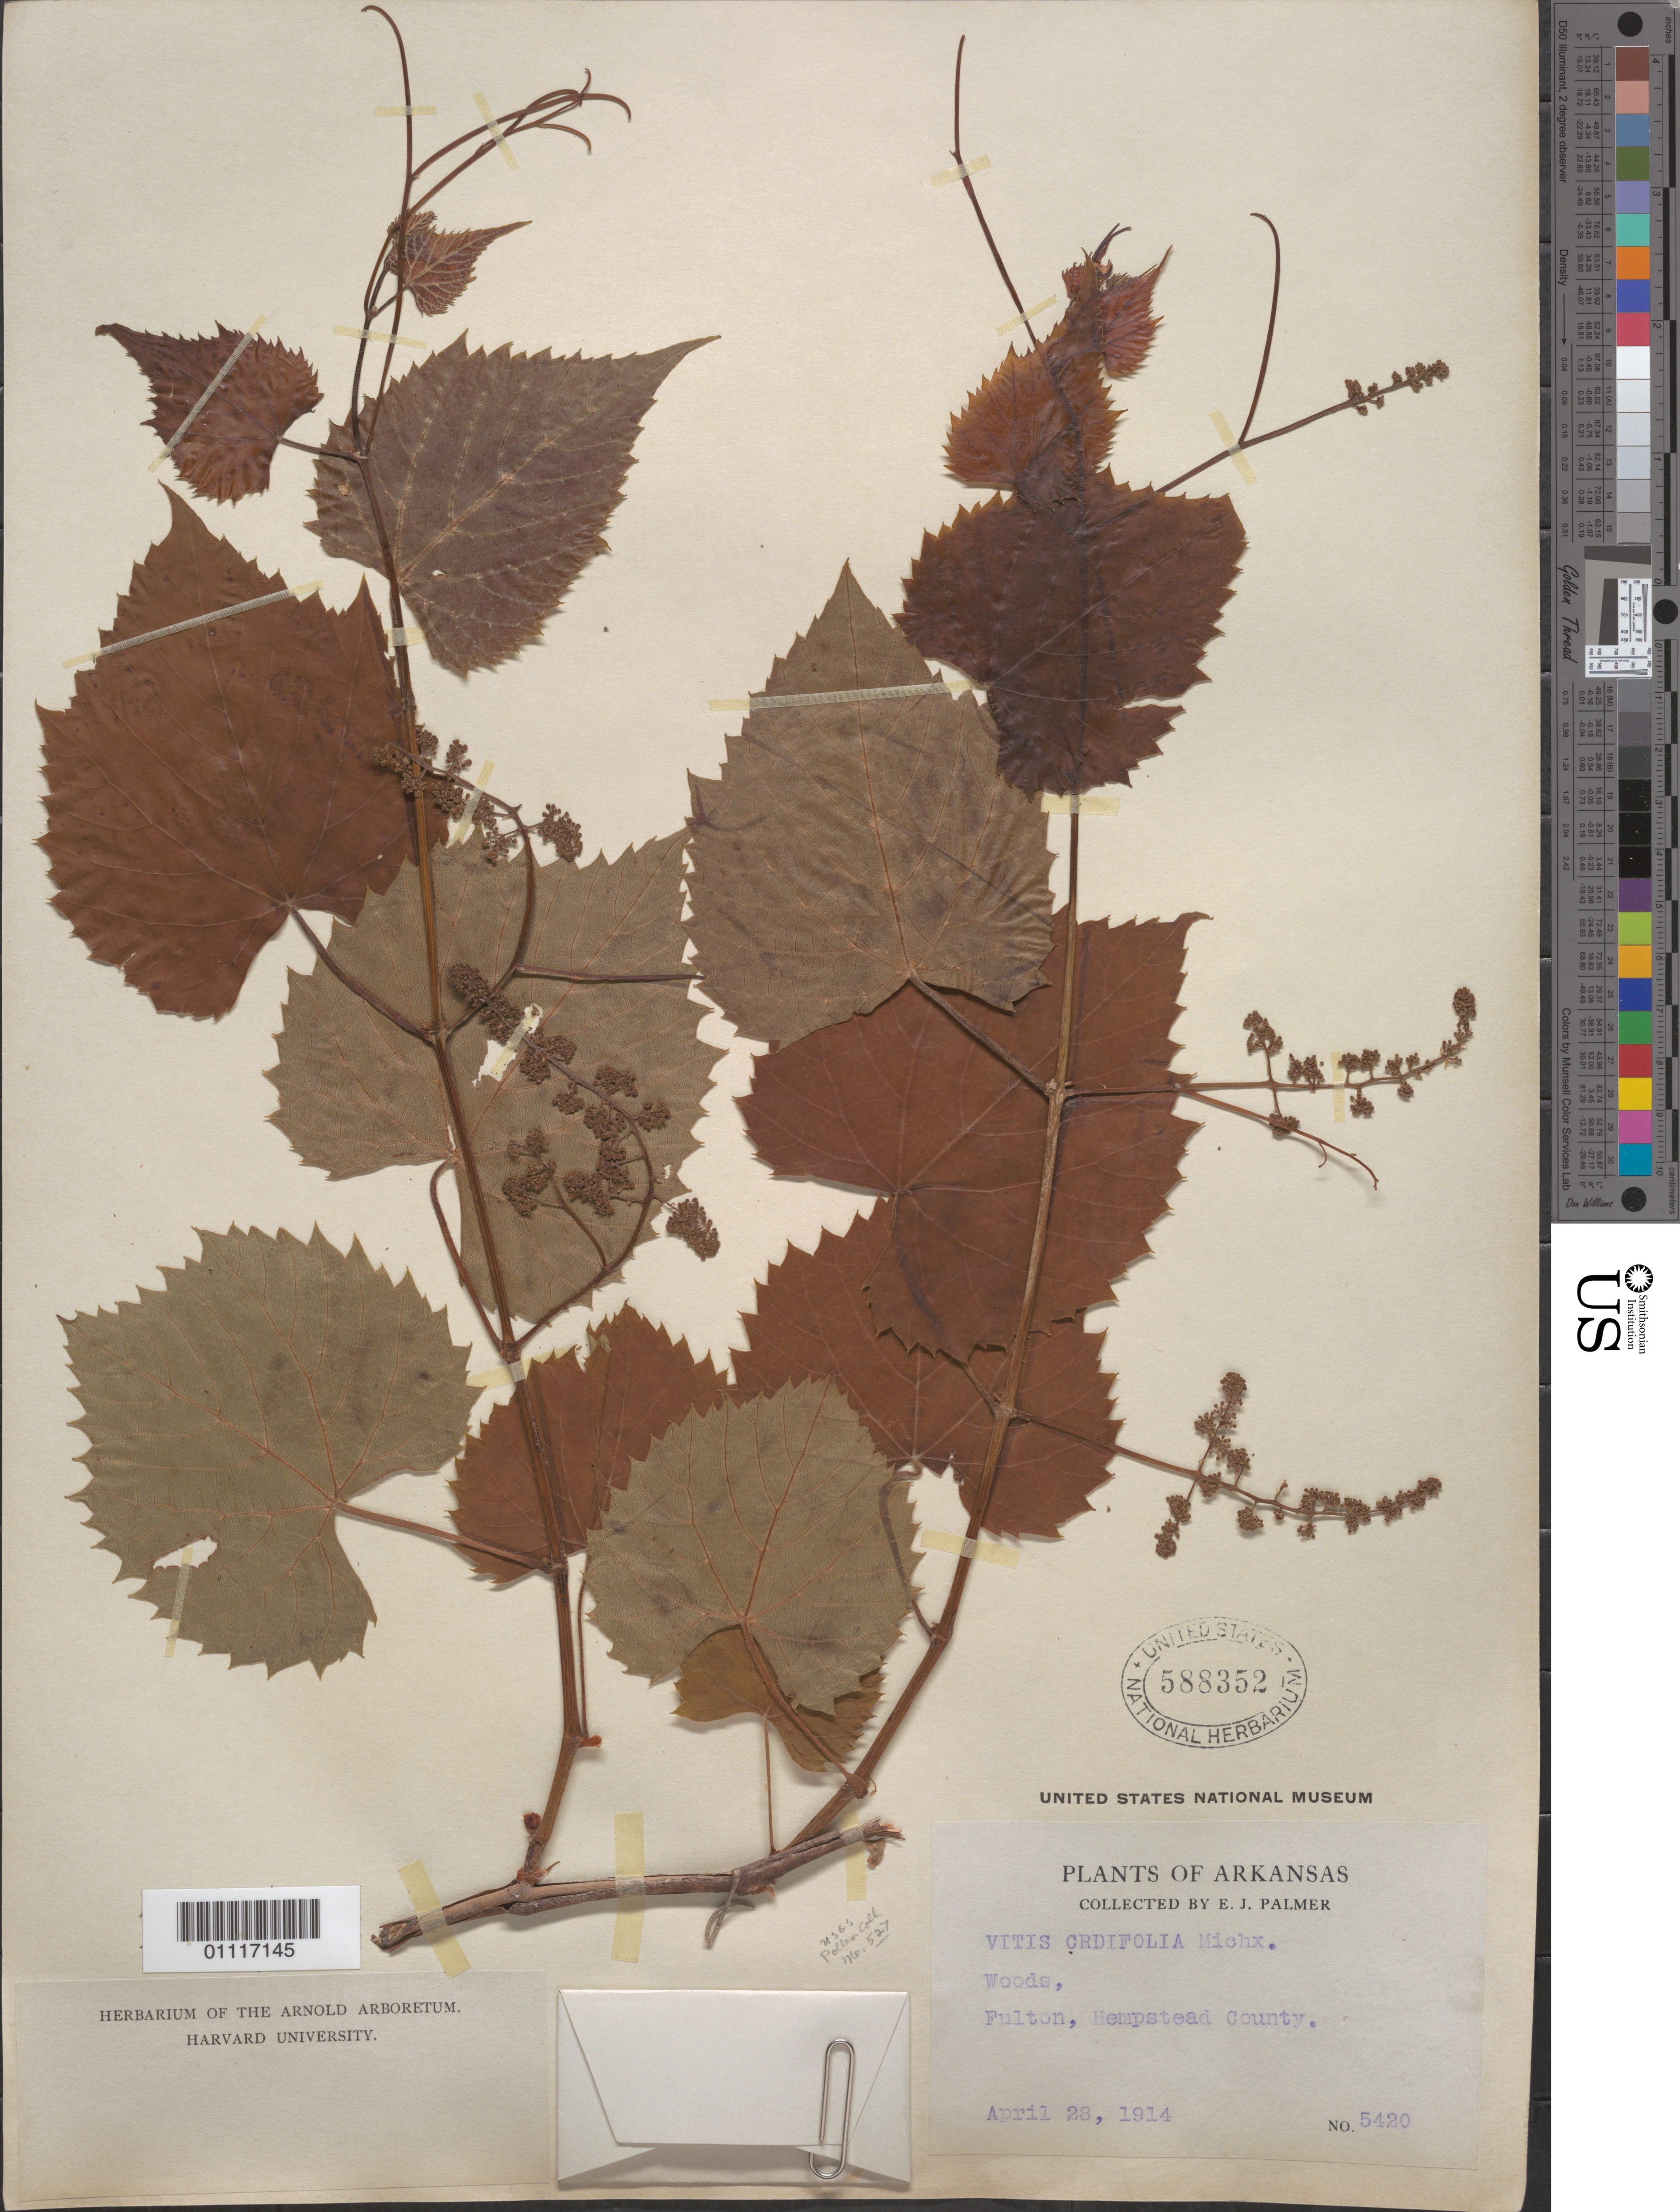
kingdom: Plantae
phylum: Tracheophyta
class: Magnoliopsida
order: Vitales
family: Vitaceae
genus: Vitis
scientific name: Vitis cordifolia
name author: Michx.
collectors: E. J. Palmer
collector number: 5420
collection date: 1914-04-23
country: United States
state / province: Arkansas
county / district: Hempstead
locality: Fulton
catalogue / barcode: US 588352